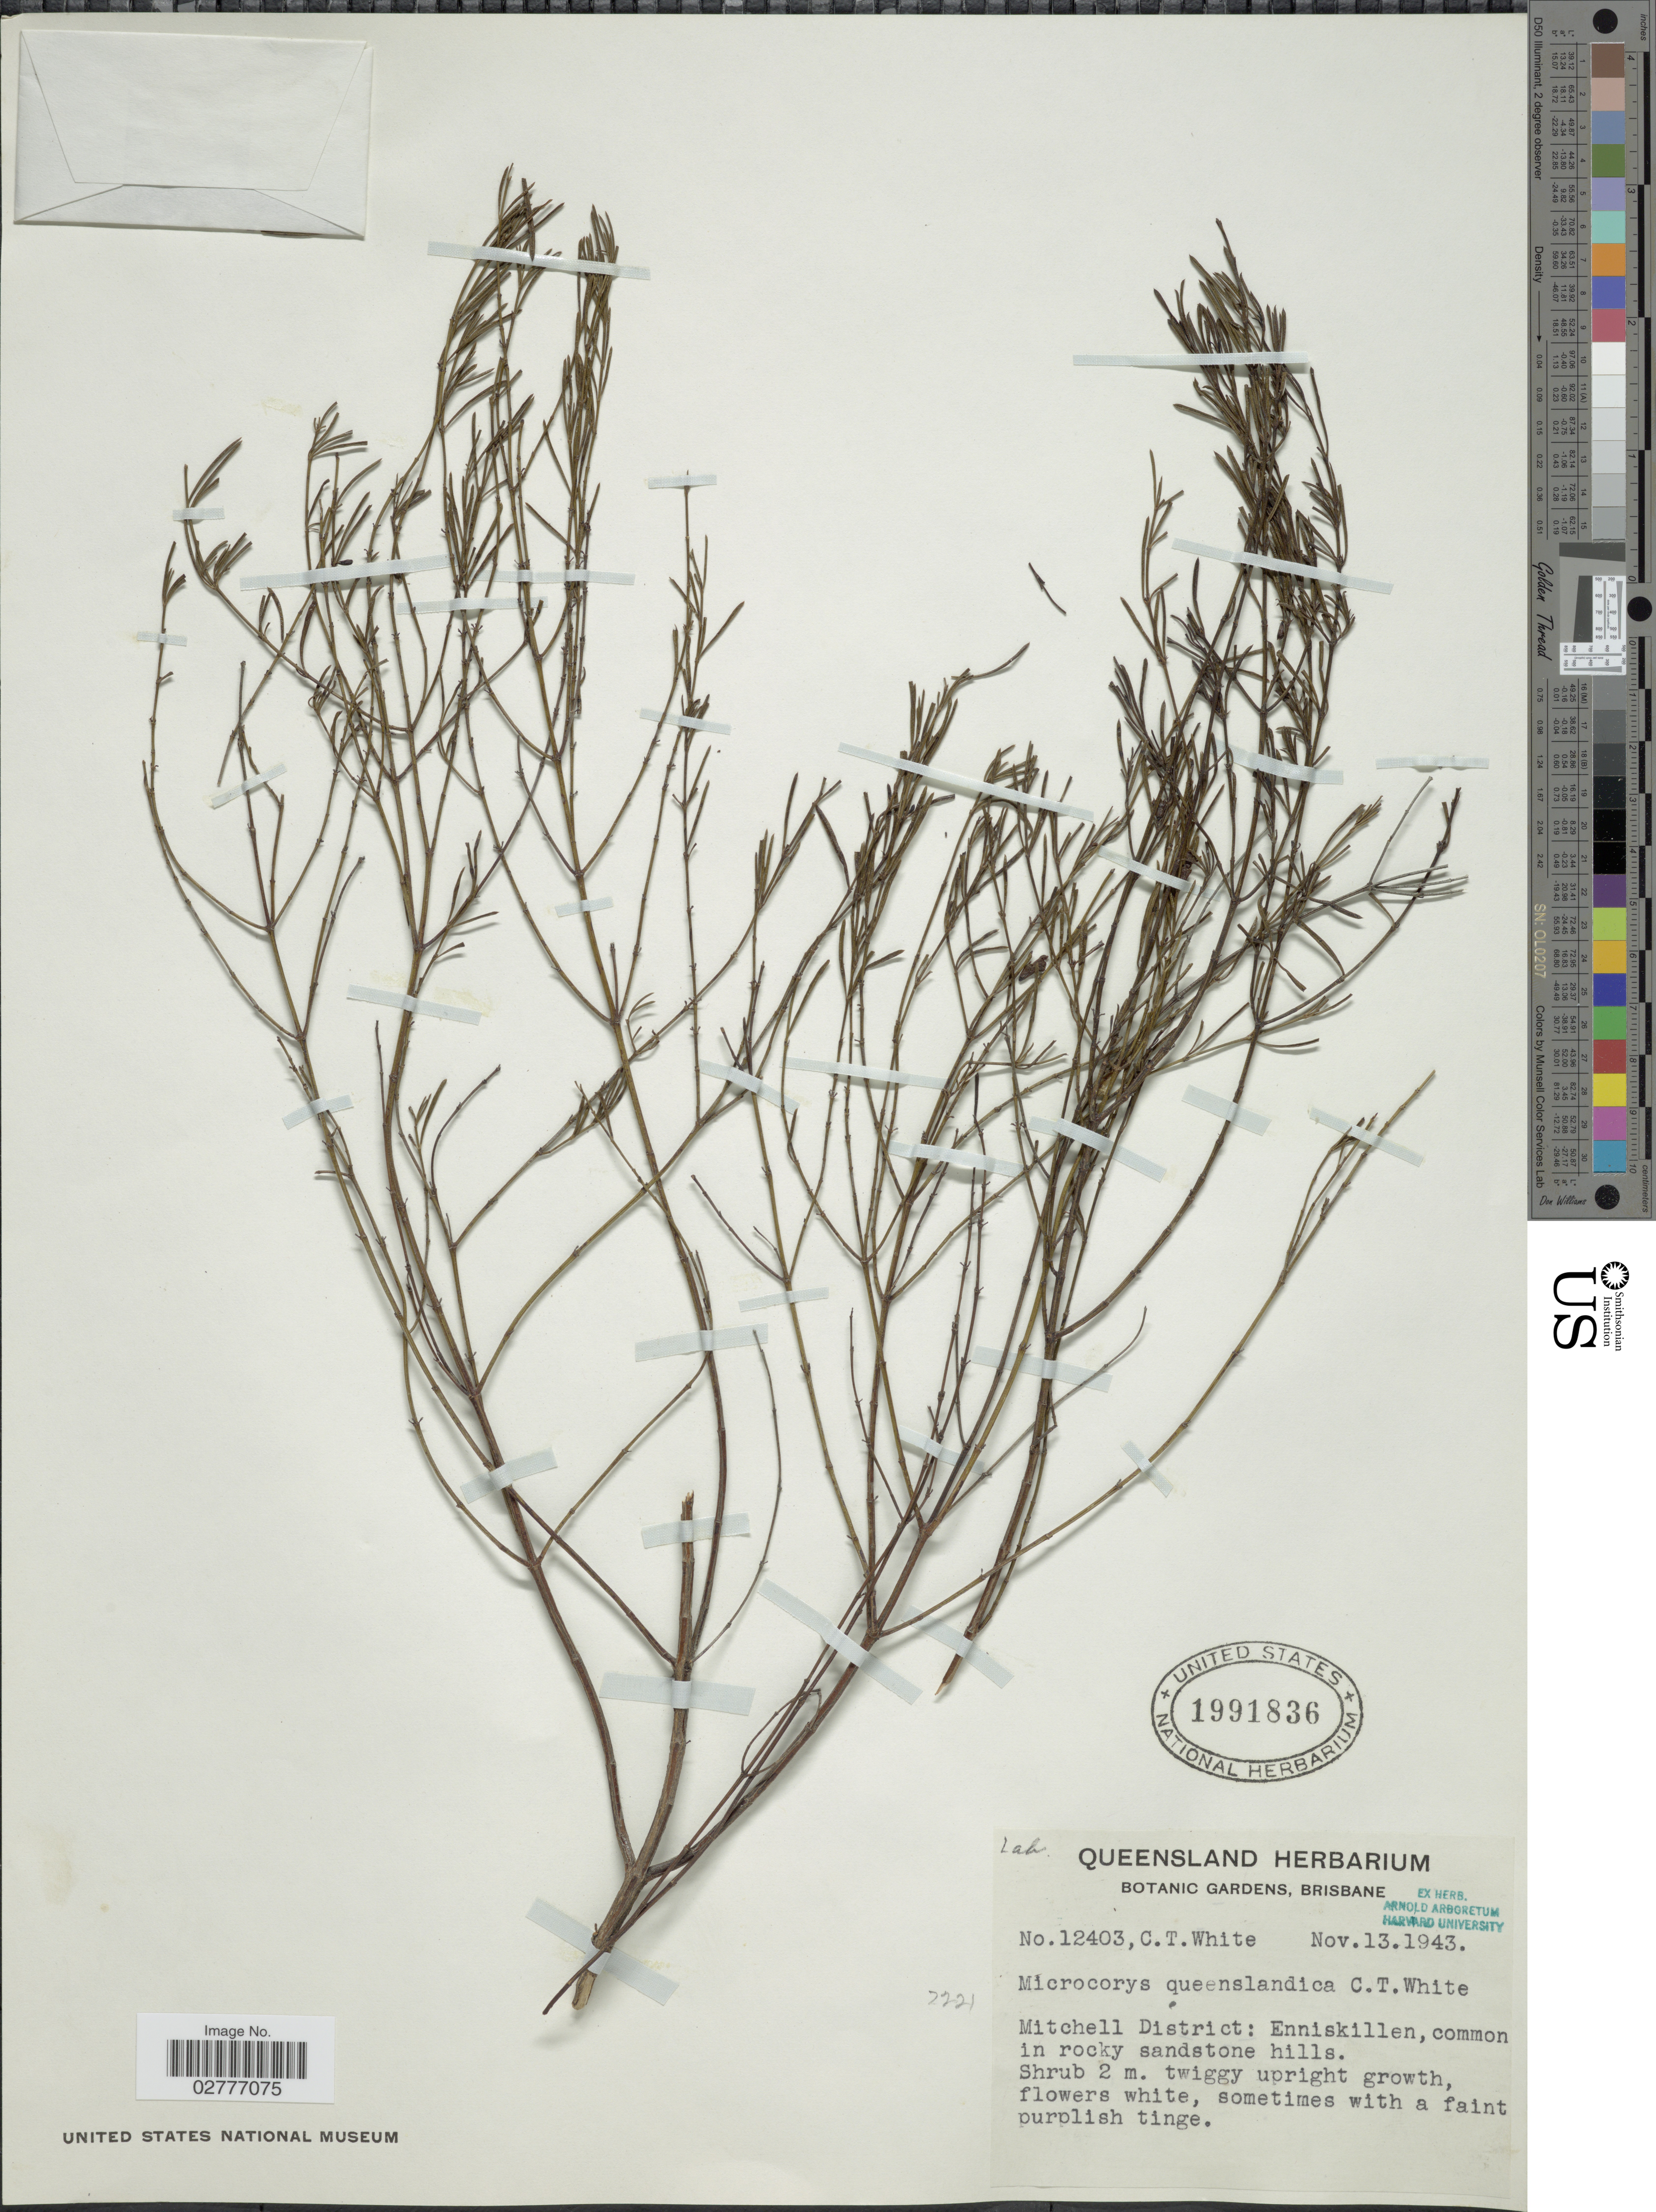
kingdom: Plantae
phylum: Tracheophyta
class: Magnoliopsida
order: Lamiales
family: Lamiaceae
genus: Microcorys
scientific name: Microcorys queenslandica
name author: C.T. White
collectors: C. T. White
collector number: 12403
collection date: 1943-11-13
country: United Kingdom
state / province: Northern Ireland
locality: Mitchell District: Enniskillen, common in rocky sandstone hills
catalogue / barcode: US 1991836